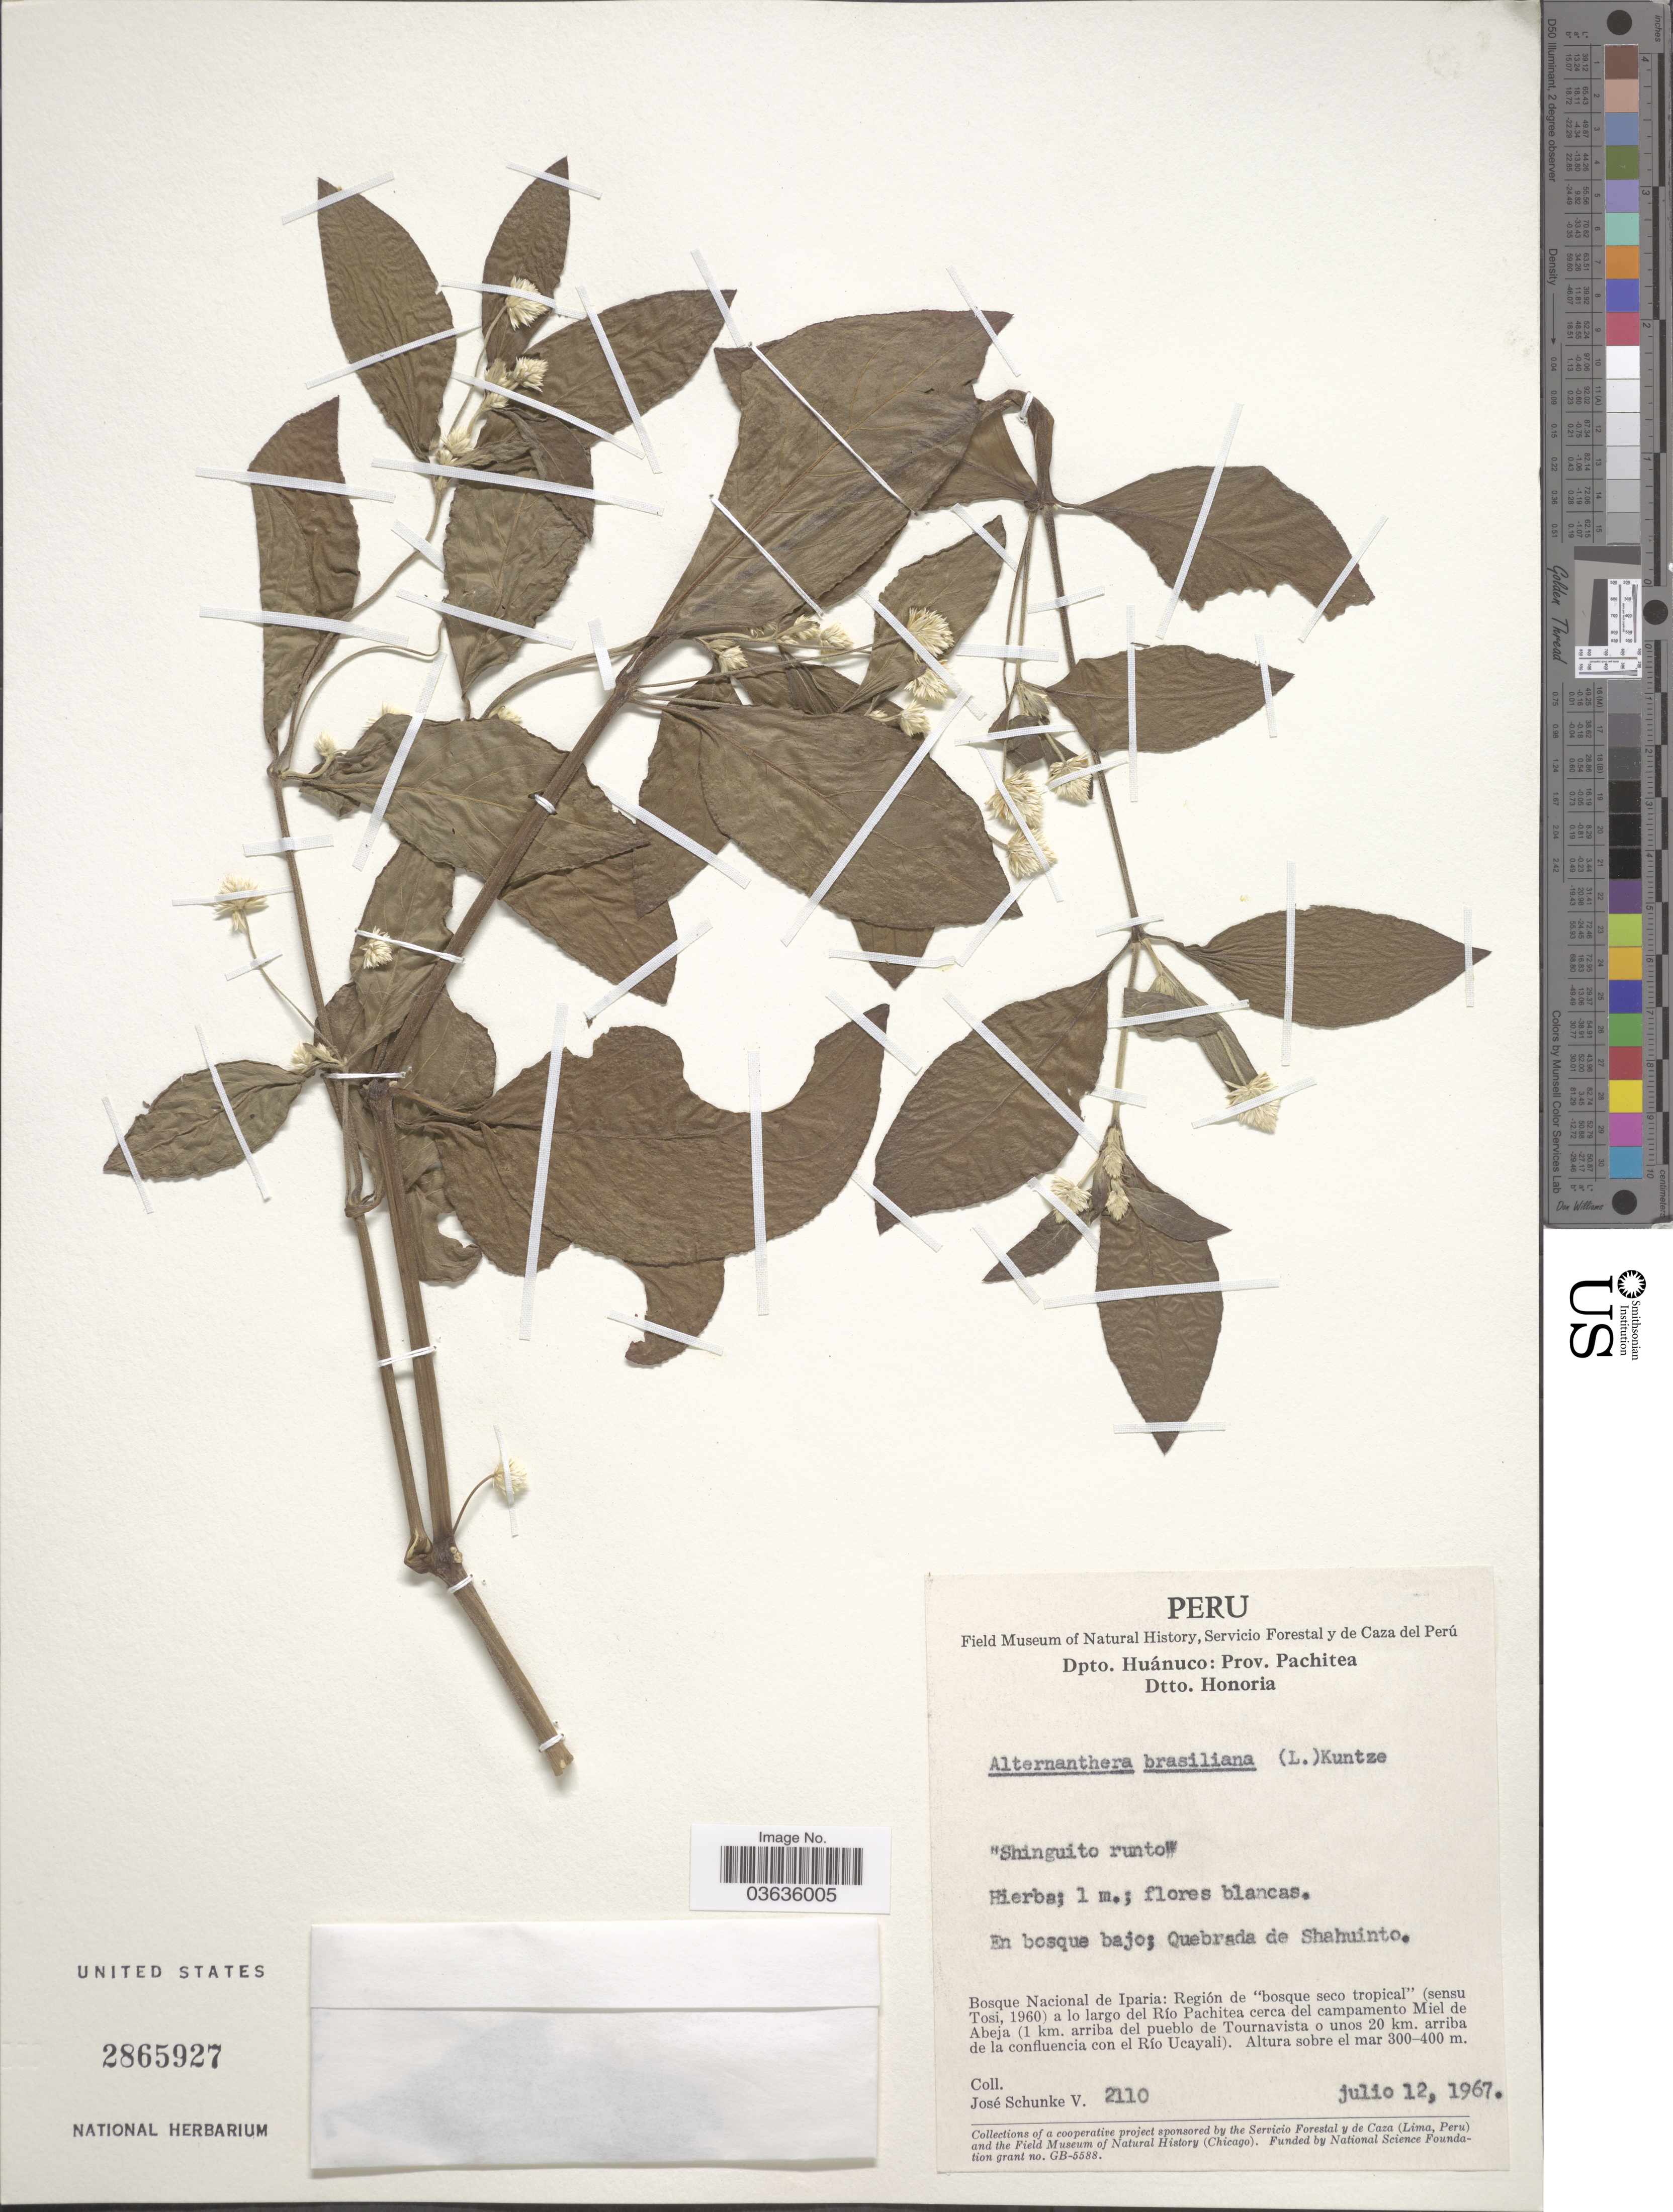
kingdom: Plantae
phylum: Tracheophyta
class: Magnoliopsida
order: Caryophyllales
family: Amaranthaceae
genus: Alternanthera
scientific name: Alternanthera brasiliana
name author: (L.) Kuntze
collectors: J. Schunke Vigo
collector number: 2110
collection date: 1967-07-12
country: Peru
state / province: Huánuco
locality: Dpto. Huánuco: Prov. Pachitea. Dtto. Honoria. Quebrada de Shahuinto. Bosque National de Iparia: Región de "bosque seco tropical" a lo largo del Río Pachitea cerca del campamento Miel de Abeja (1 km. arriba del pueblo de Tournavista o unos 20 km. arriba de la confluencia con el Río Ucayali).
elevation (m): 300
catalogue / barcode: US 2865927